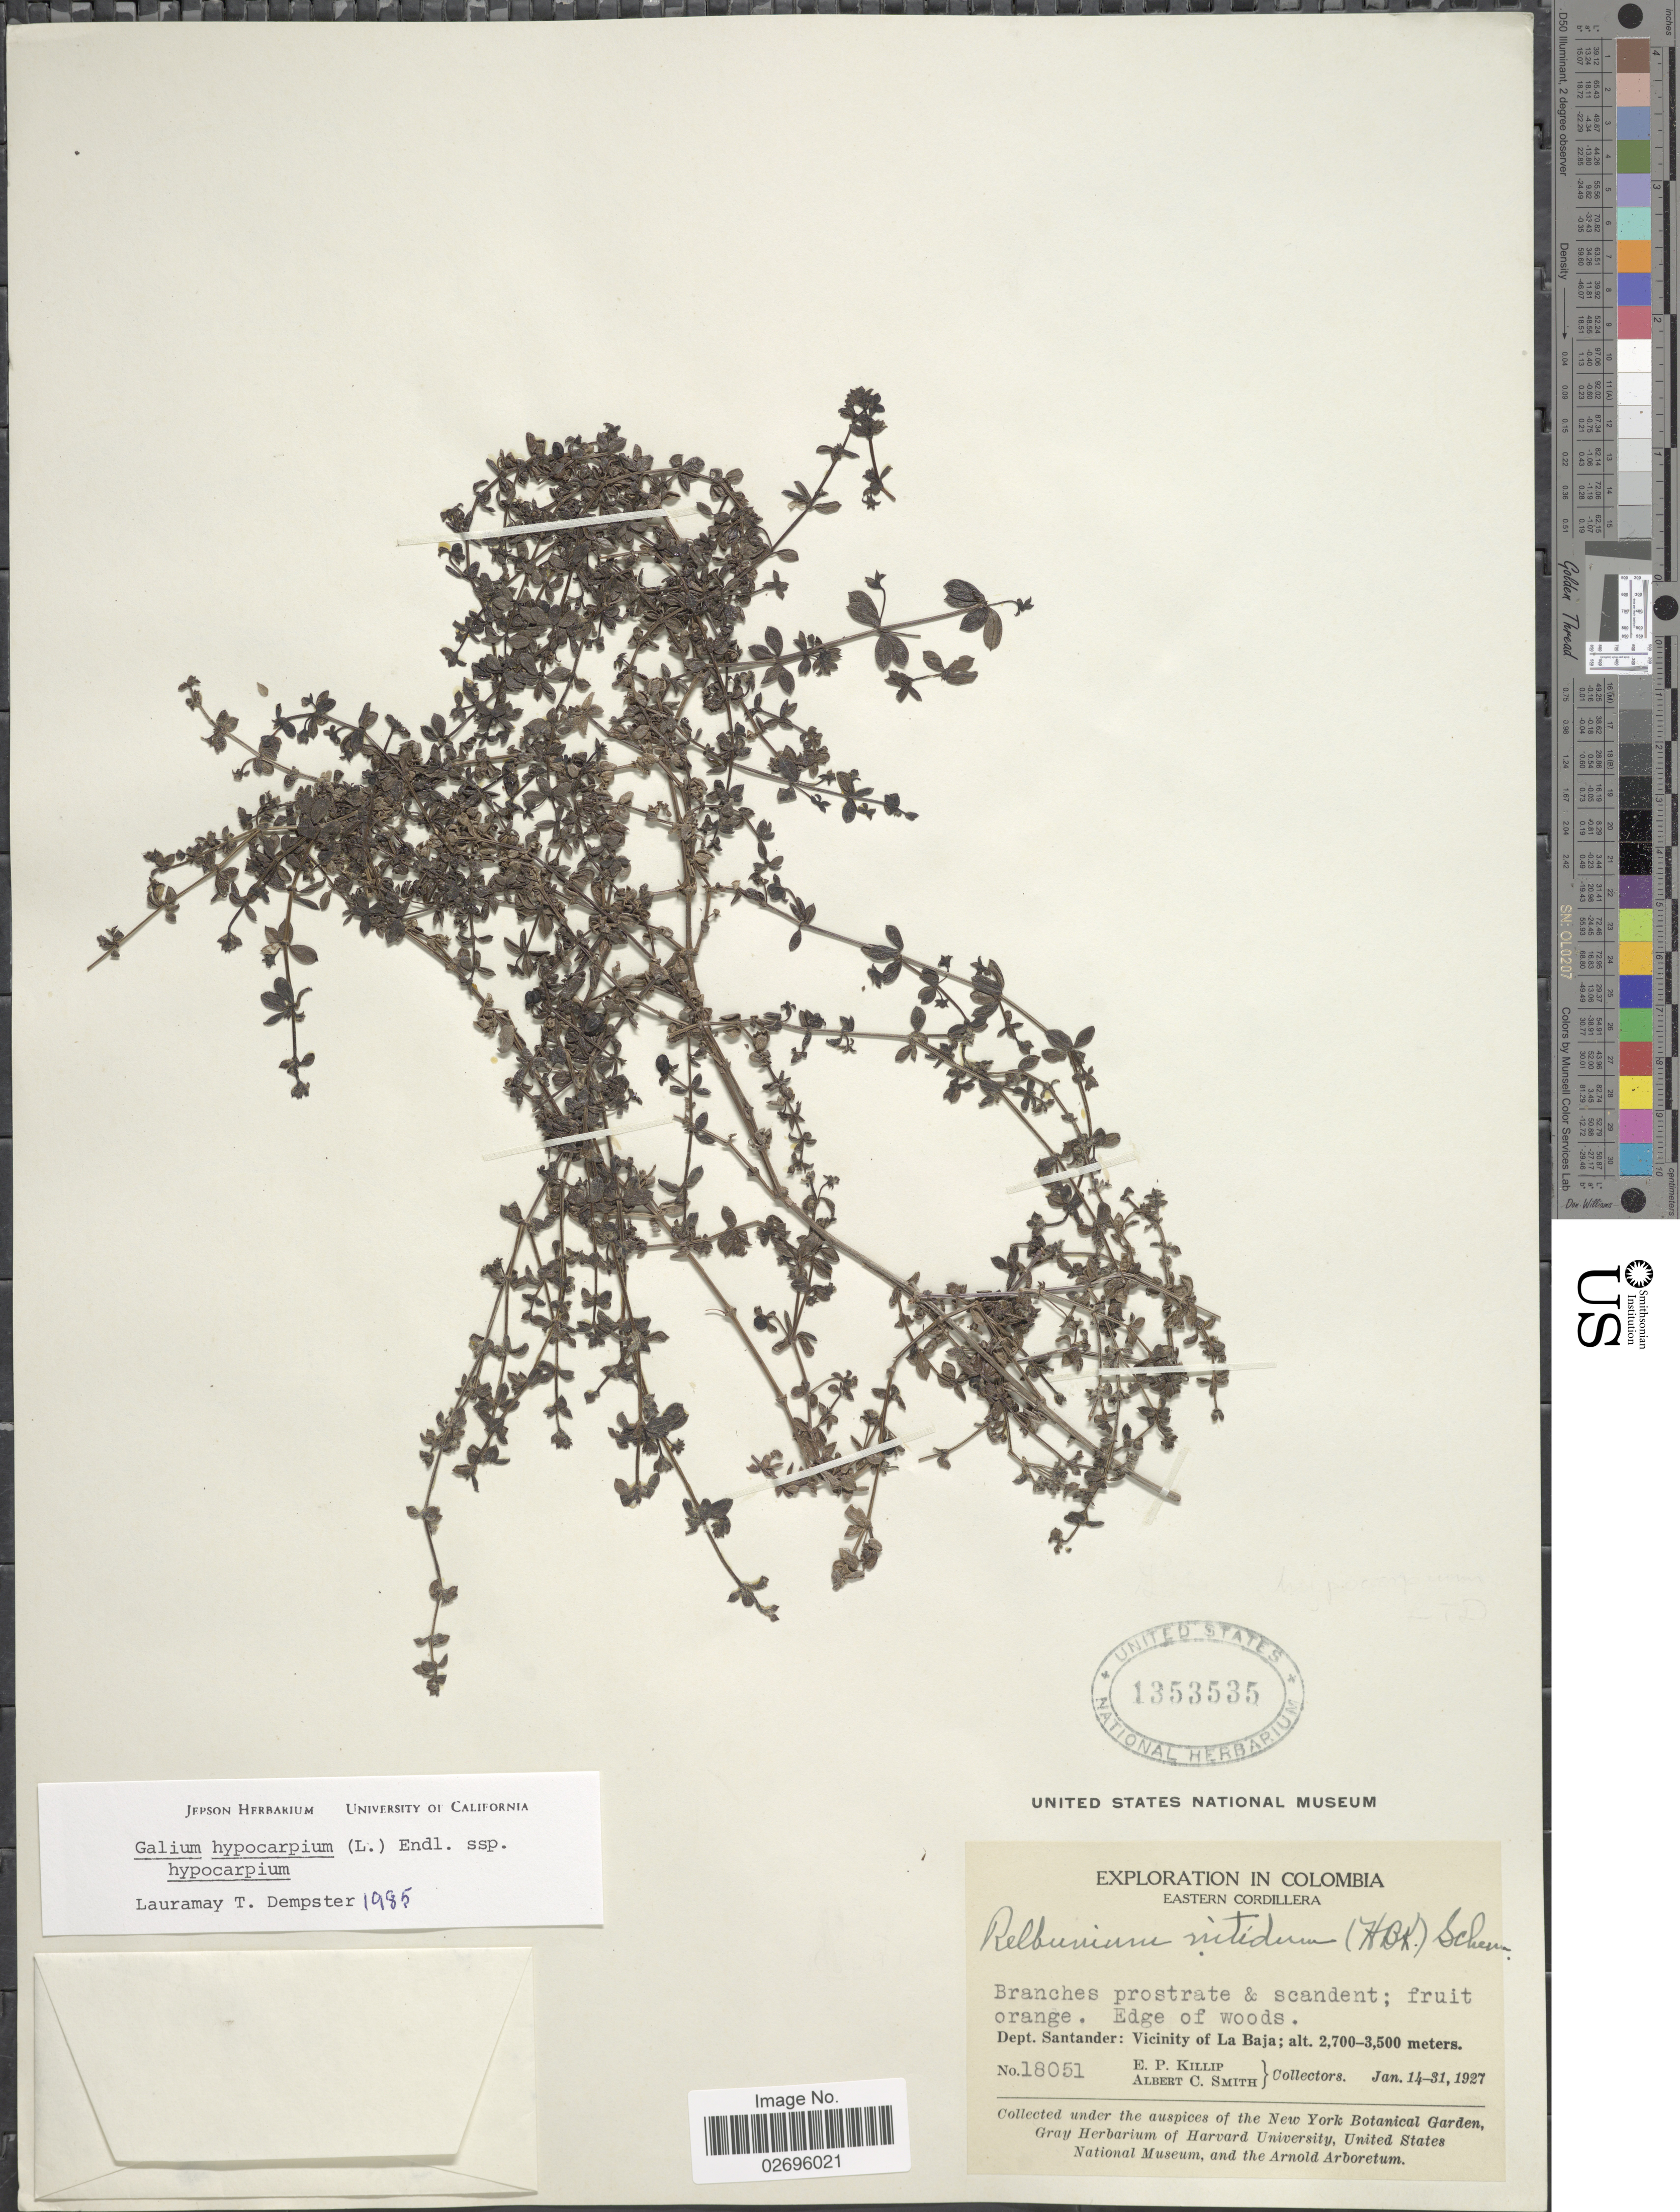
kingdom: Plantae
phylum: Tracheophyta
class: Magnoliopsida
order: Gentianales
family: Rubiaceae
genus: Galium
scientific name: Galium hypocarpium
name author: (L.) Endl. ex Griseb.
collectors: E. P. Killip & A. C. Smith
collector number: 18051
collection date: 1927-01-14/1927-01-31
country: Colombia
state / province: Santander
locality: Eastern Cordillera, Edge of woods, Dept. Santander: Vicinity of La Baja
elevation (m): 2700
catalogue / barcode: US 1353535